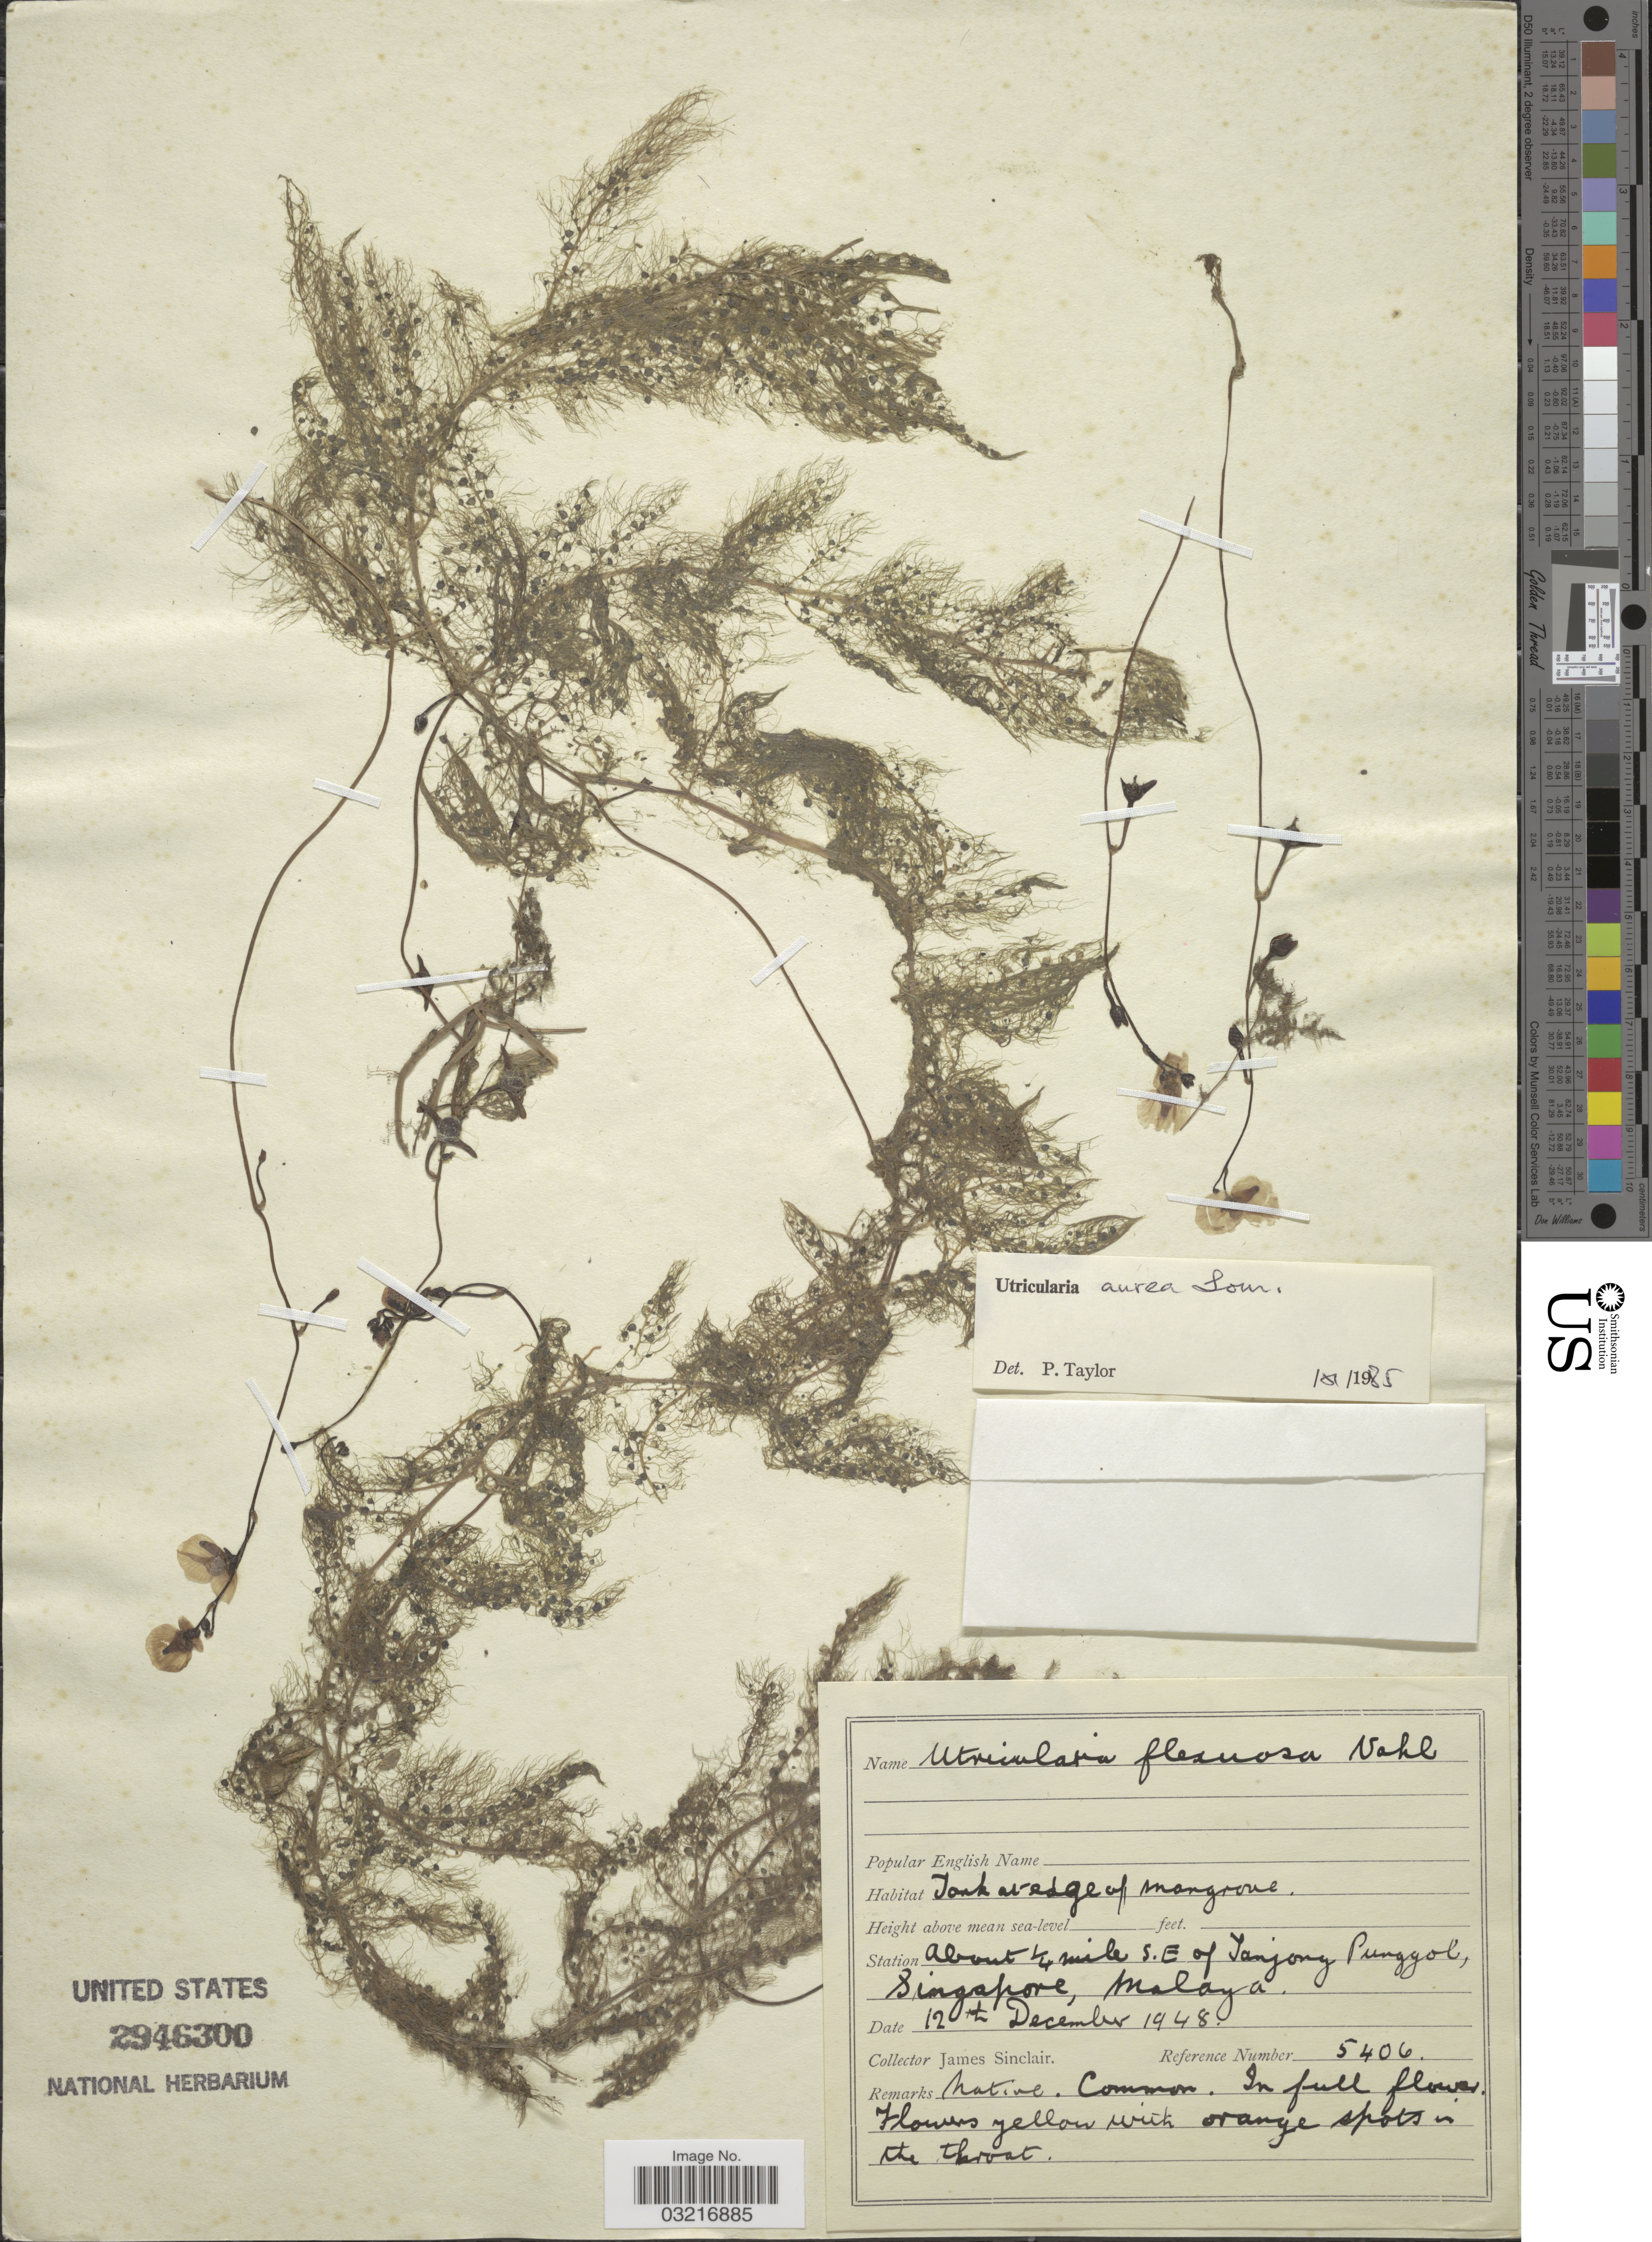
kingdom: Plantae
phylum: Tracheophyta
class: Magnoliopsida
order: Lamiales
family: Lentibulariaceae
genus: Utricularia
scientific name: Utricularia aurea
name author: Lour.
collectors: J. Sinclair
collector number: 5406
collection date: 1948-12-12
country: Singapore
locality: Station about ¼ mile S.E. of Tanjong Punggol, Malaya.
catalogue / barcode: US 2946300